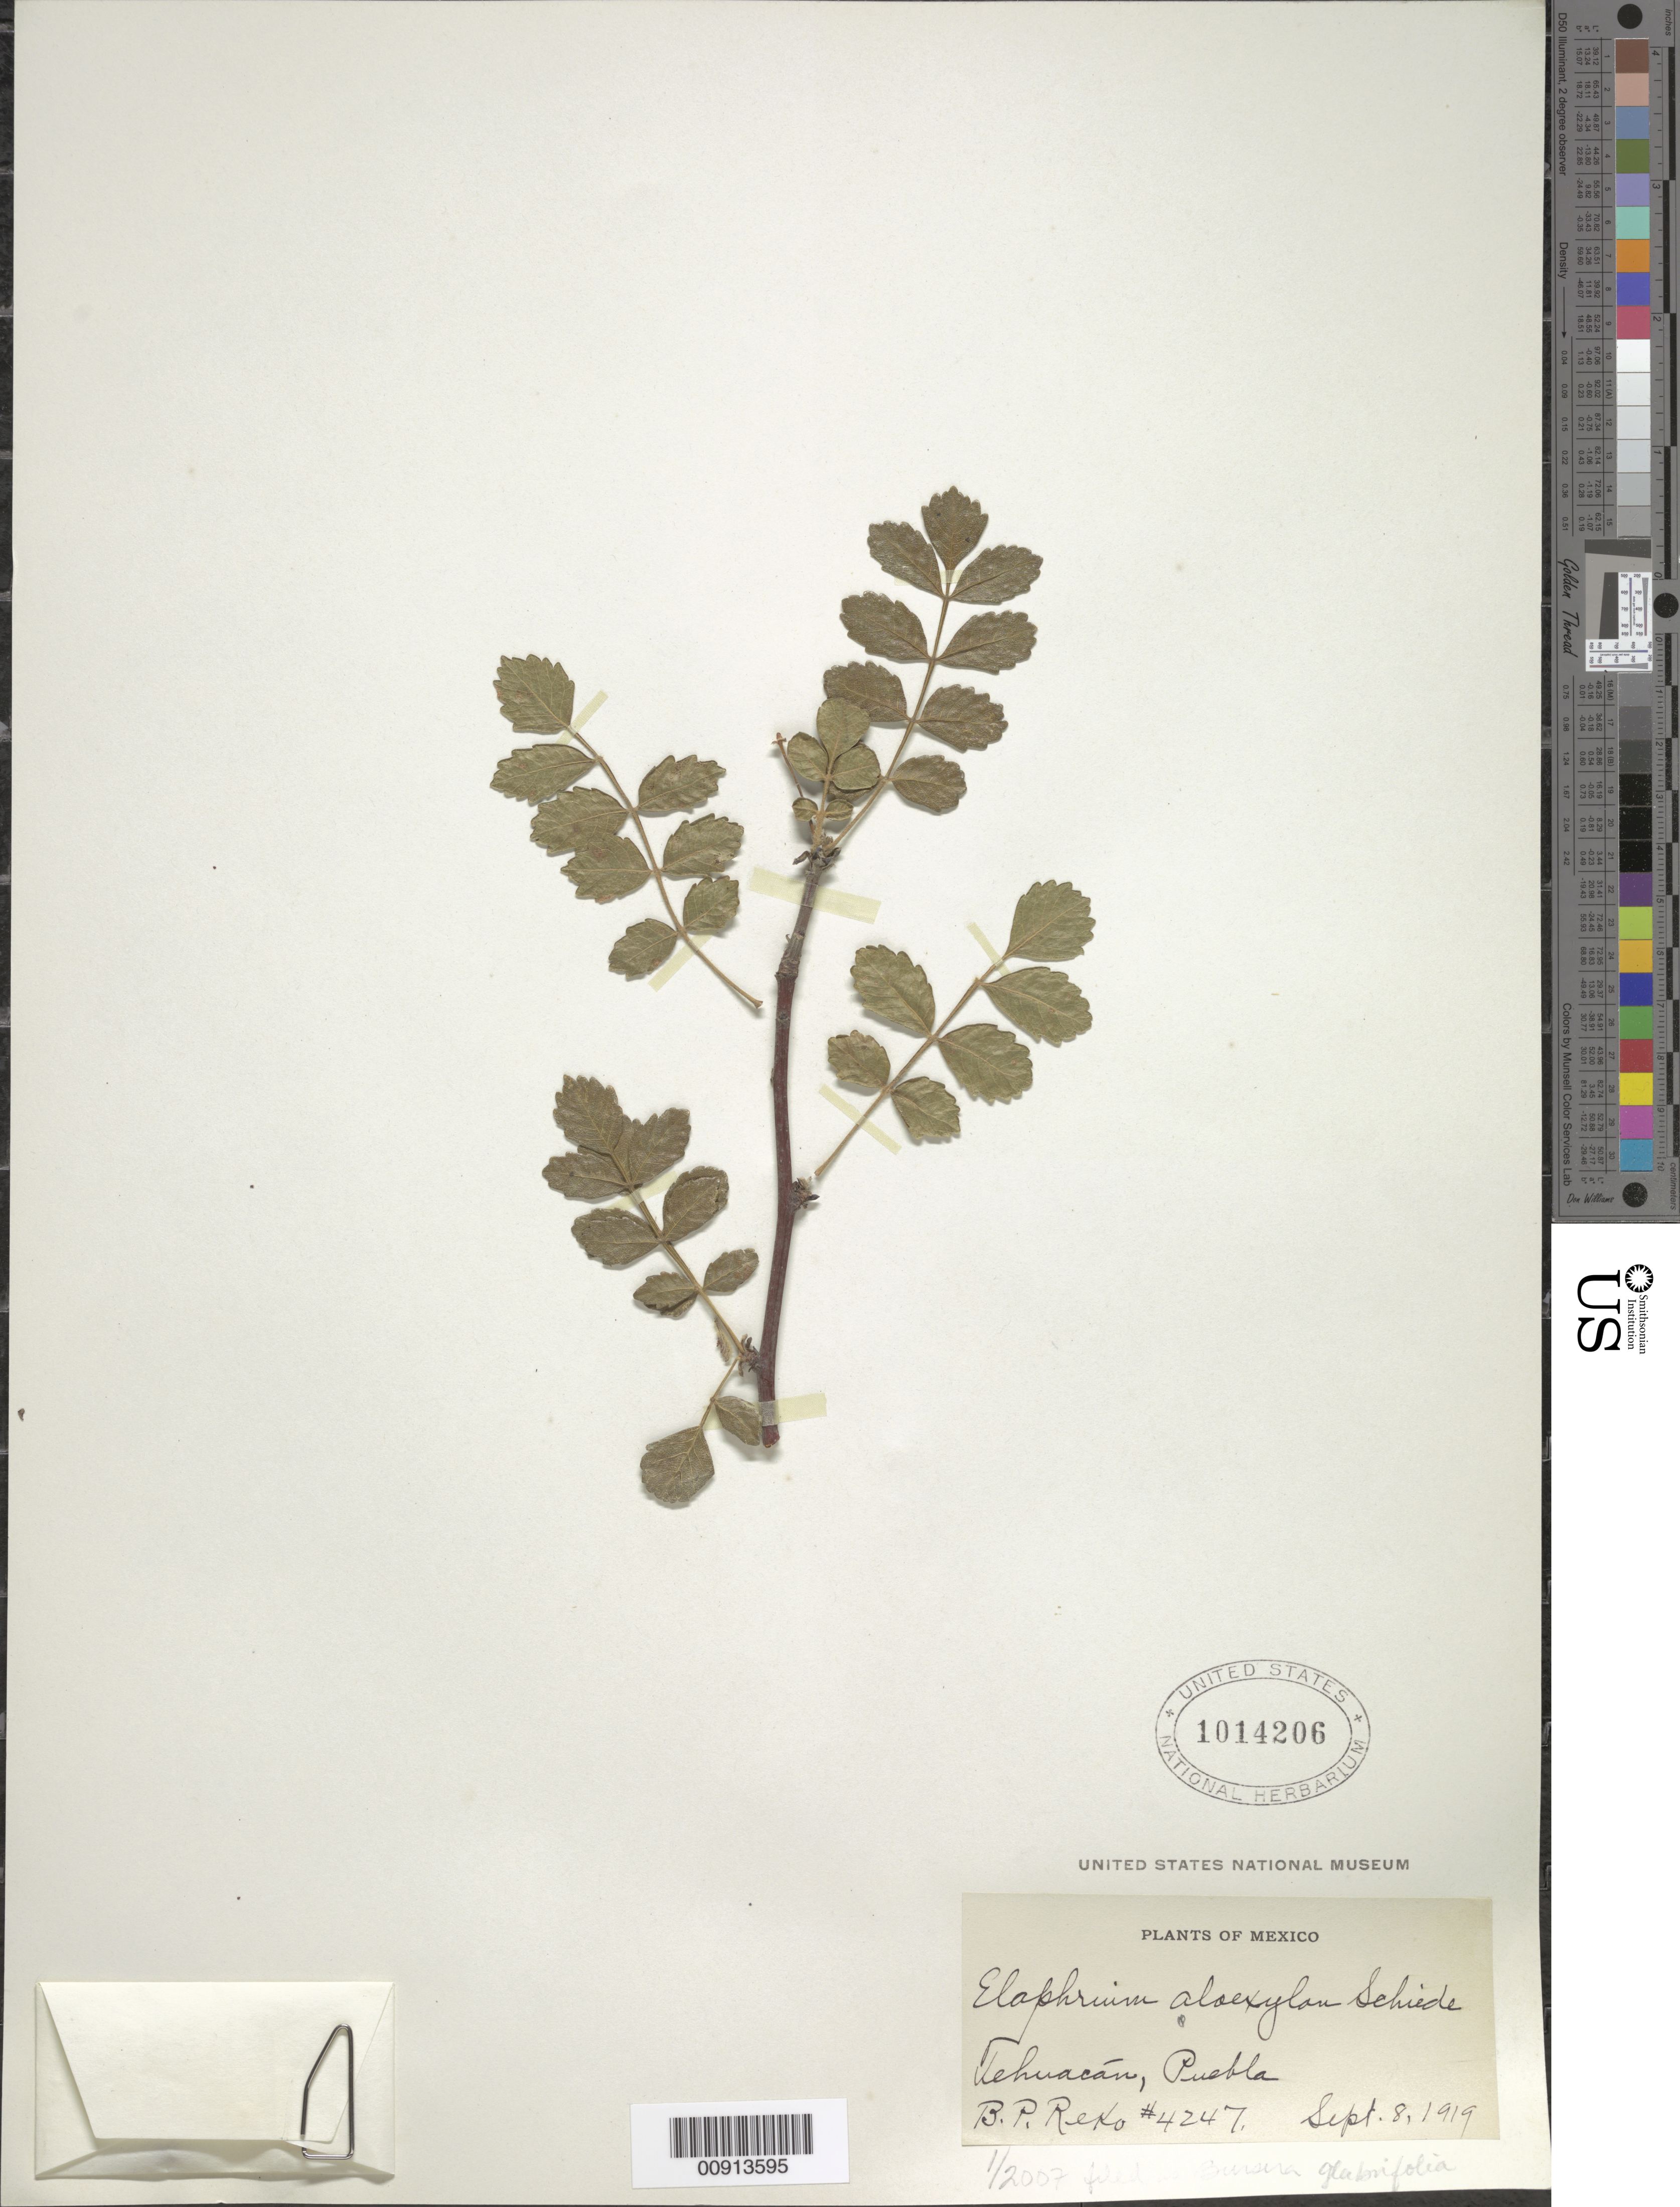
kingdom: Plantae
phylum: Tracheophyta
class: Magnoliopsida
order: Sapindales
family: Burseraceae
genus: Bursera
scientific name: Bursera glabrifolia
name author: (Kunth) Engl.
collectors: B. P. Reko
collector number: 4247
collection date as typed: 08 Sep 1919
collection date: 1919-09-08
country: Mexico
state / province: Puebla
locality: Tehuacán, Puebla.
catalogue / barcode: US 1014206